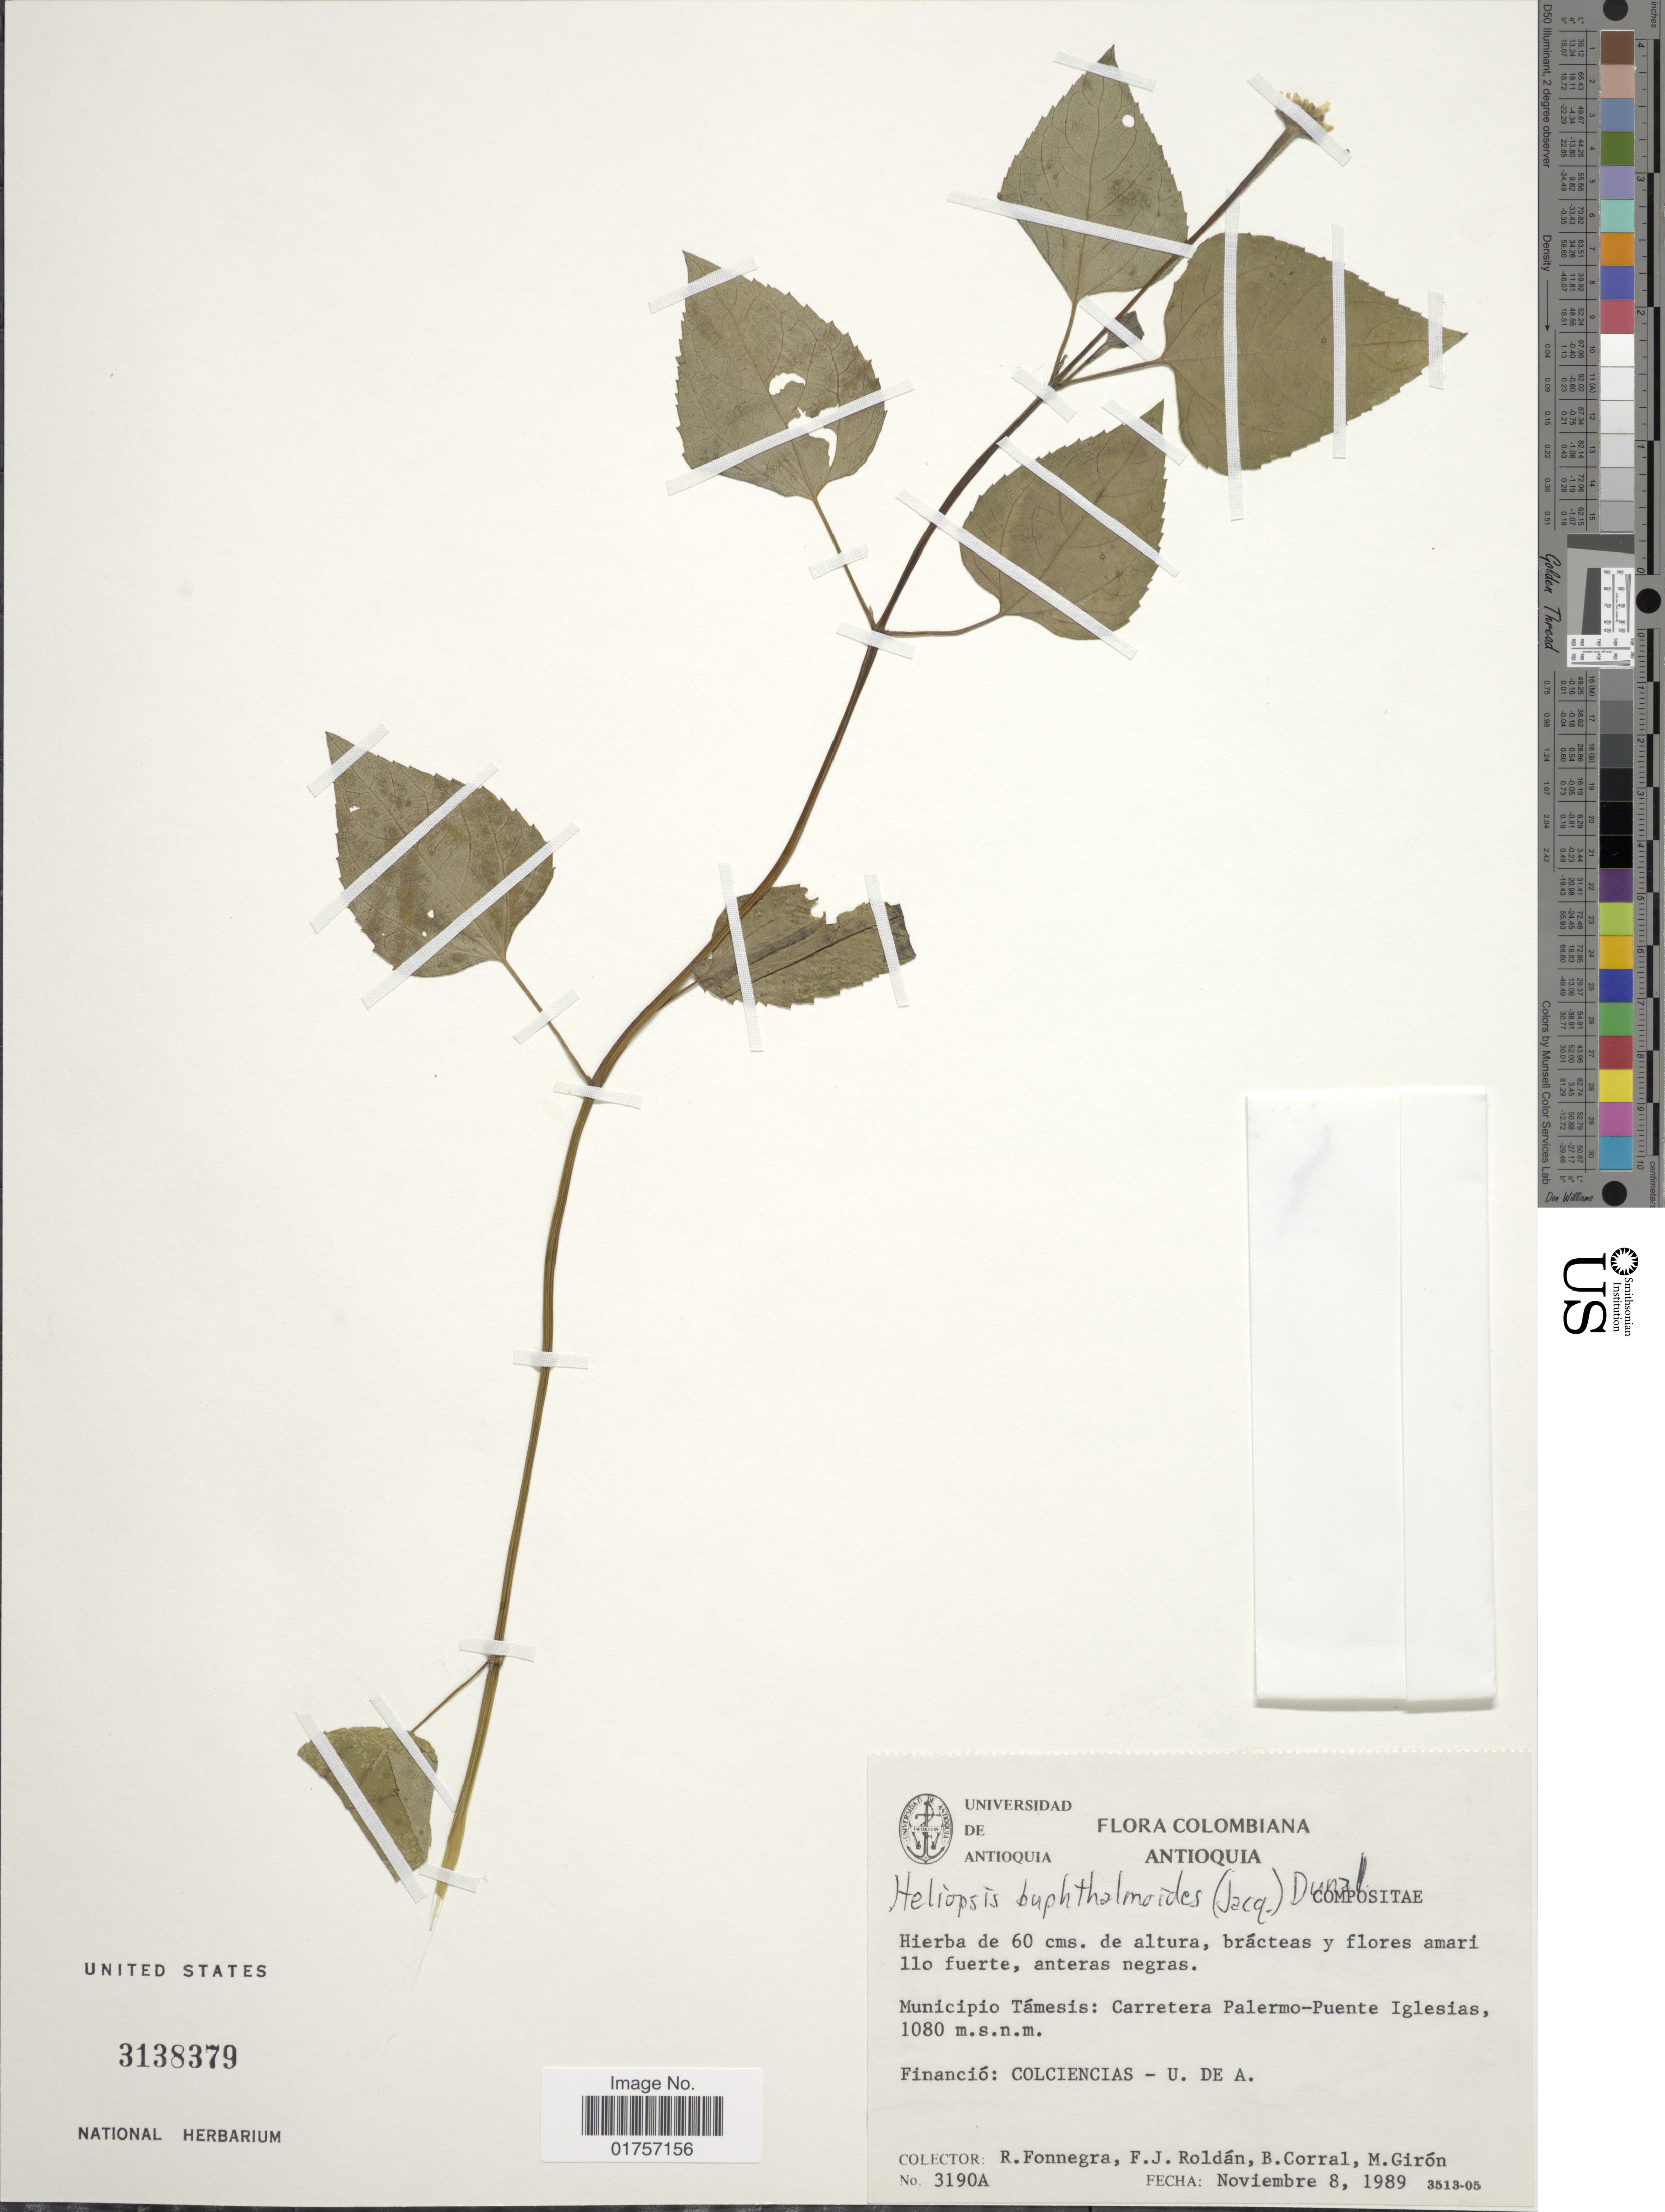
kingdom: Plantae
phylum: Tracheophyta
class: Magnoliopsida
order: Asterales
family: Asteraceae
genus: Heliopsis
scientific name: Heliopsis buphthalmoides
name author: (Jacq.) Dunal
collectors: R. Fonnegra, F. J. Roldán, B. Corral & M. Girón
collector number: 3190A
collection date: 1989-11-08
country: Colombia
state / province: Antioquia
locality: Municipio Támesis: Carretera Palermo-Puente Iglesias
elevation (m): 1080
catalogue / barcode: US 3138379